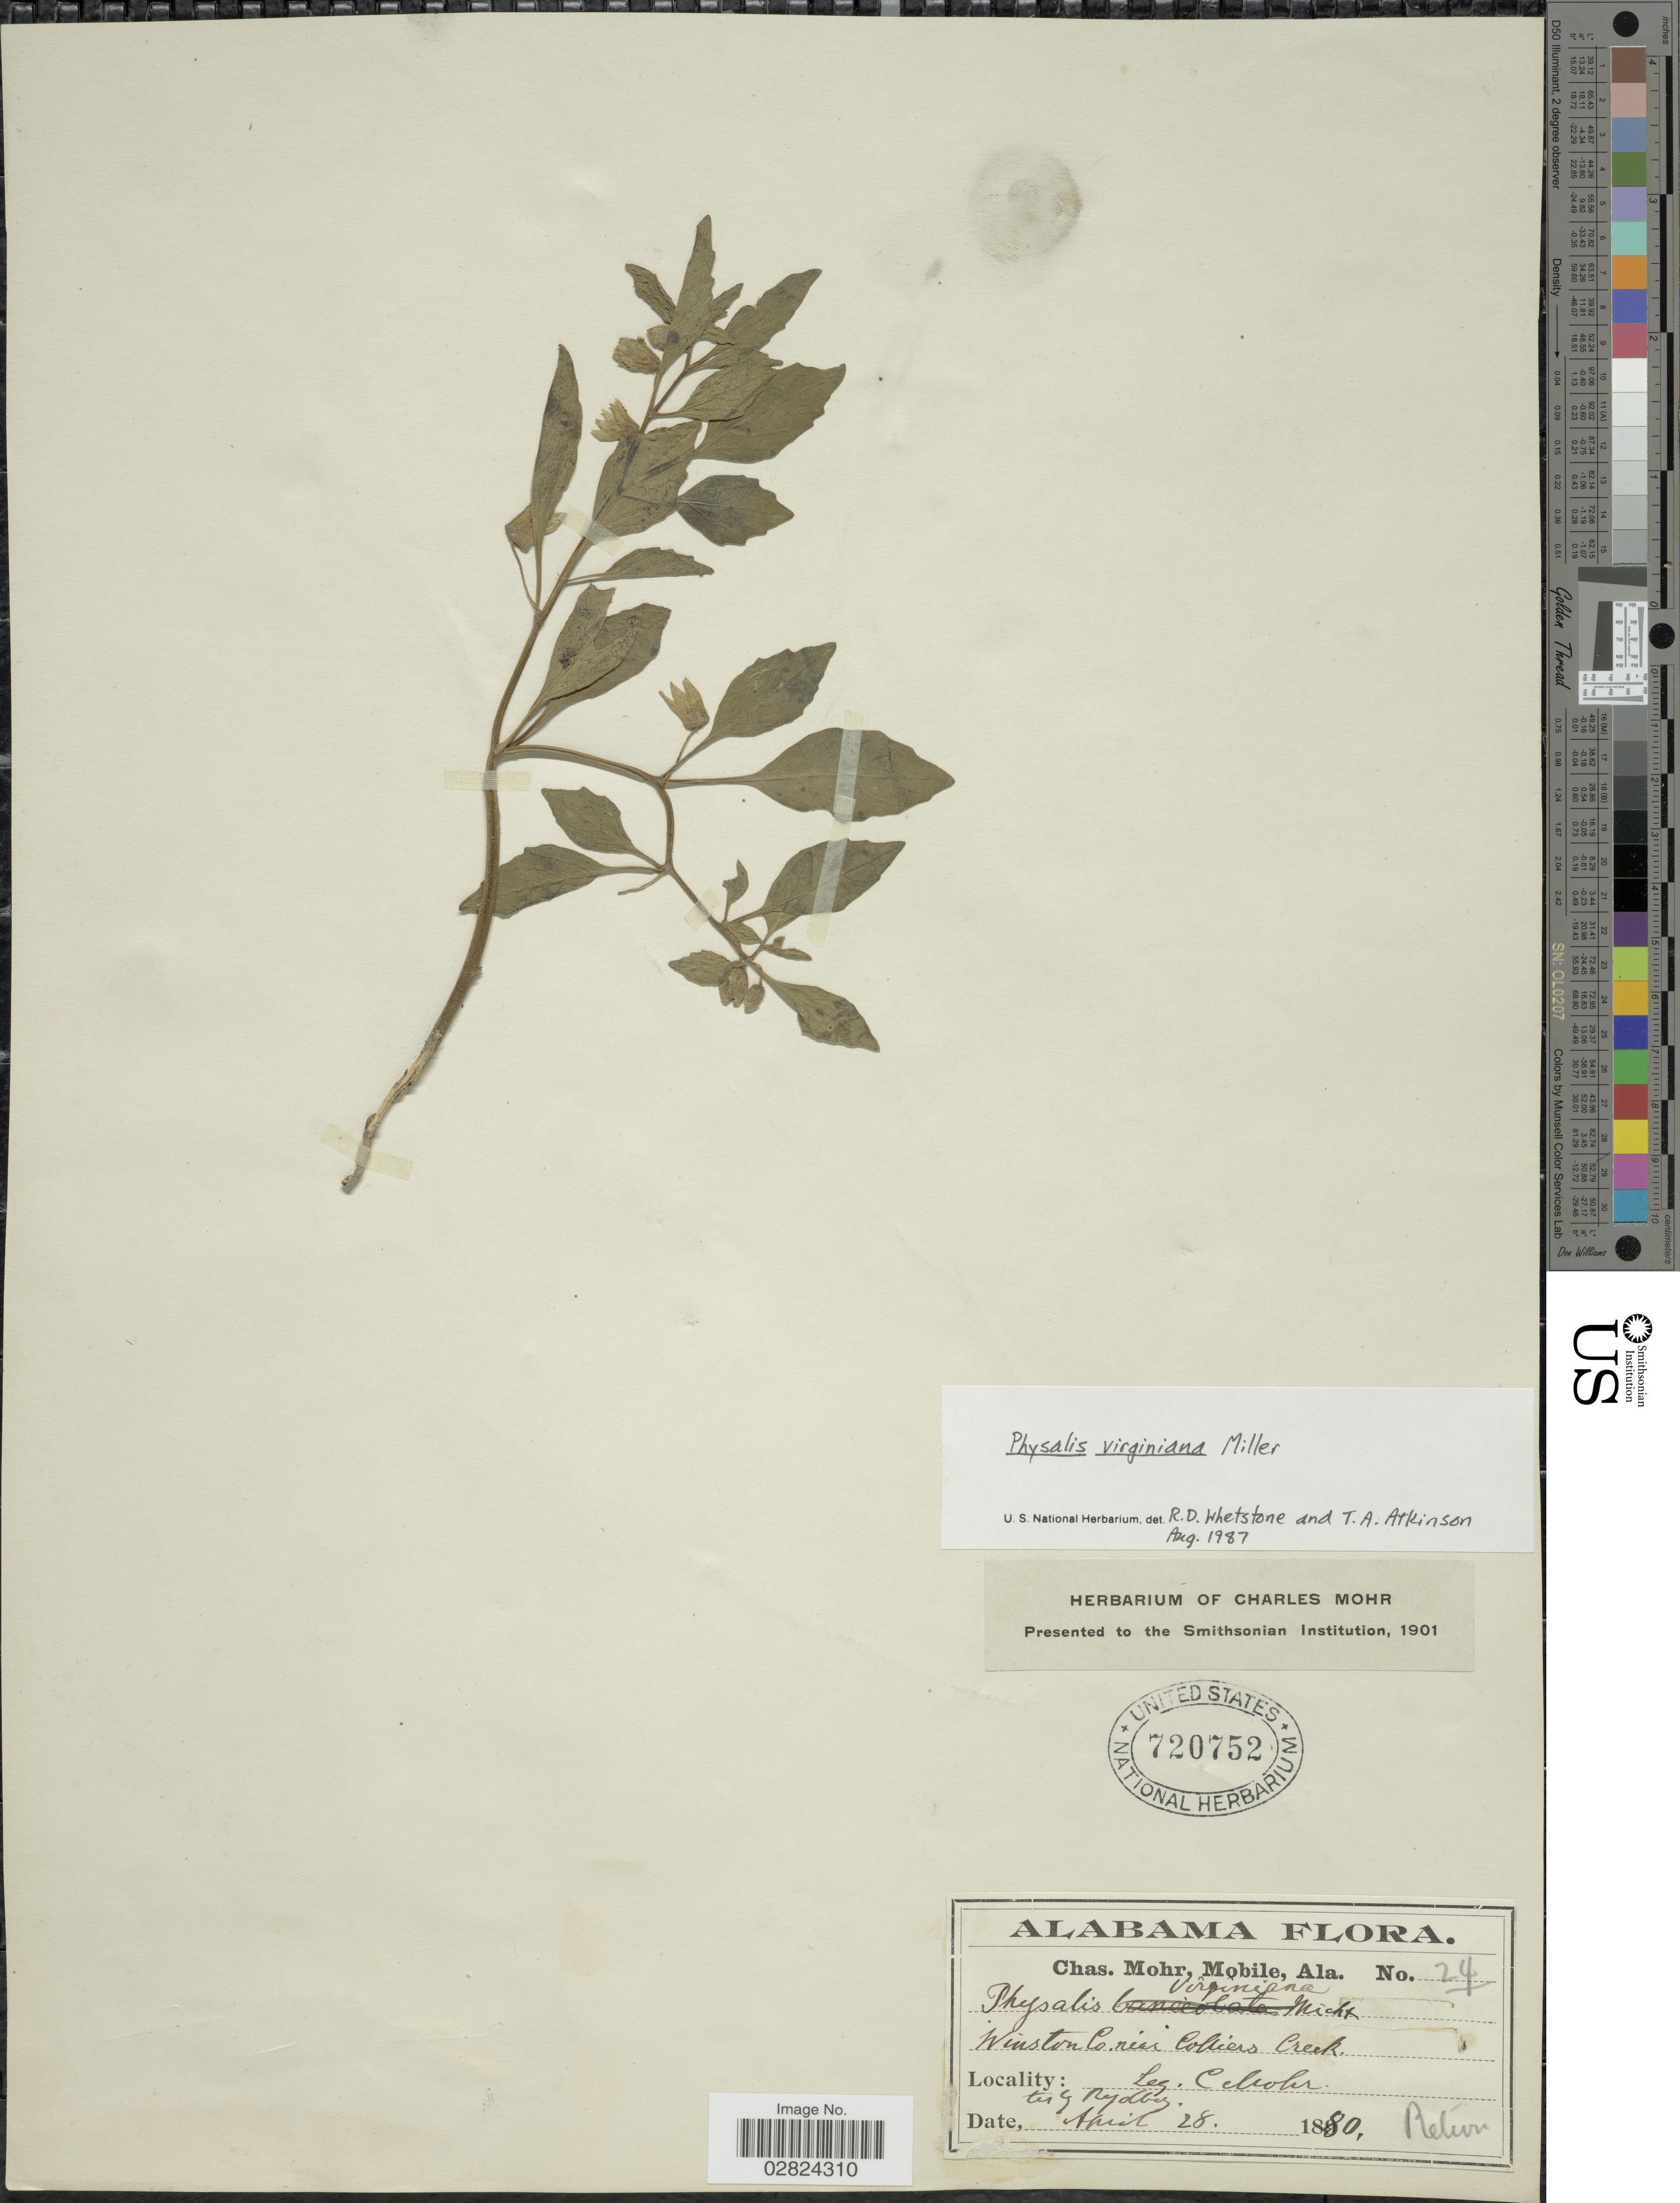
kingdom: Plantae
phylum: Tracheophyta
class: Magnoliopsida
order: Solanales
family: Solanaceae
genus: Physalis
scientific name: Physalis virginiana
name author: Mill.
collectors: Mohr, C. T. (herbarium) & P. Rydberg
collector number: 24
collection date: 1880-04-28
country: United States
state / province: Alabama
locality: Winston Co. near Colliers Creek.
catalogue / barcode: US 720752